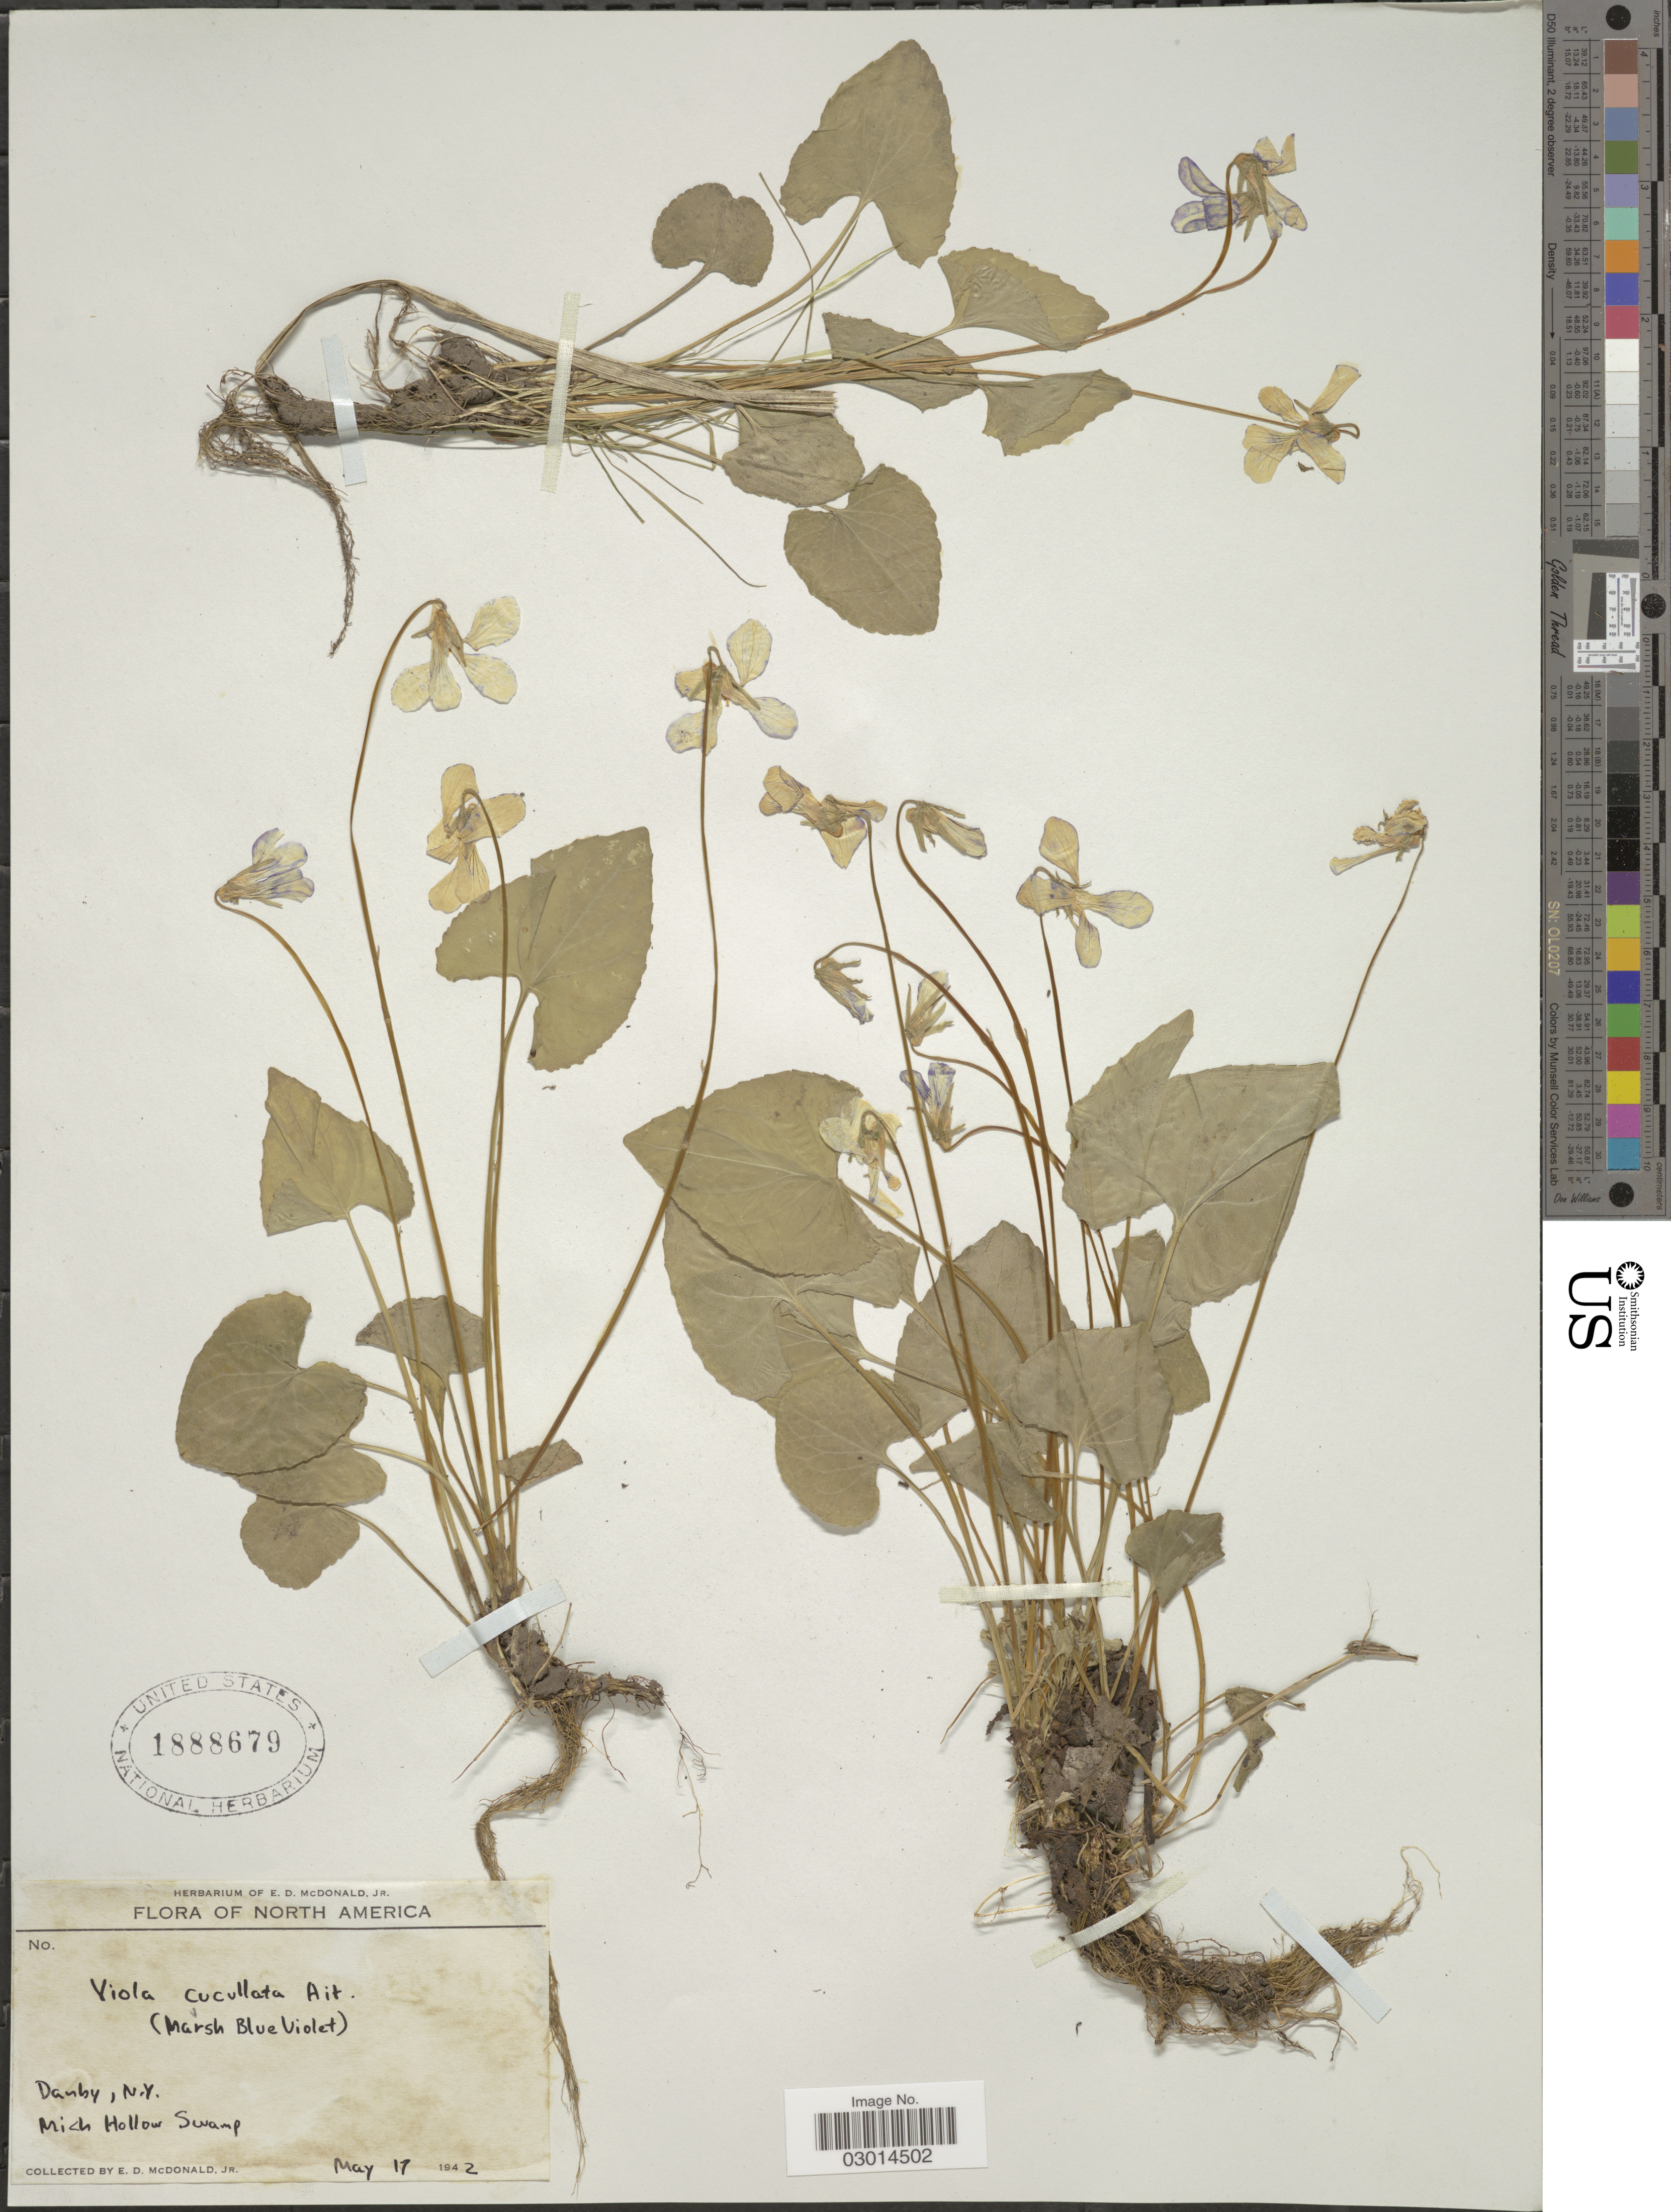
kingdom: Plantae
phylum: Tracheophyta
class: Magnoliopsida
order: Malpighiales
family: Violaceae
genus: Viola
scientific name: Viola cucullata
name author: Aiton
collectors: E. D. McDonald Jr.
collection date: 1942-05-17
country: United States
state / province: New York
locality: Danby, Mich Hollow Swamp.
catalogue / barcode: US 1888679